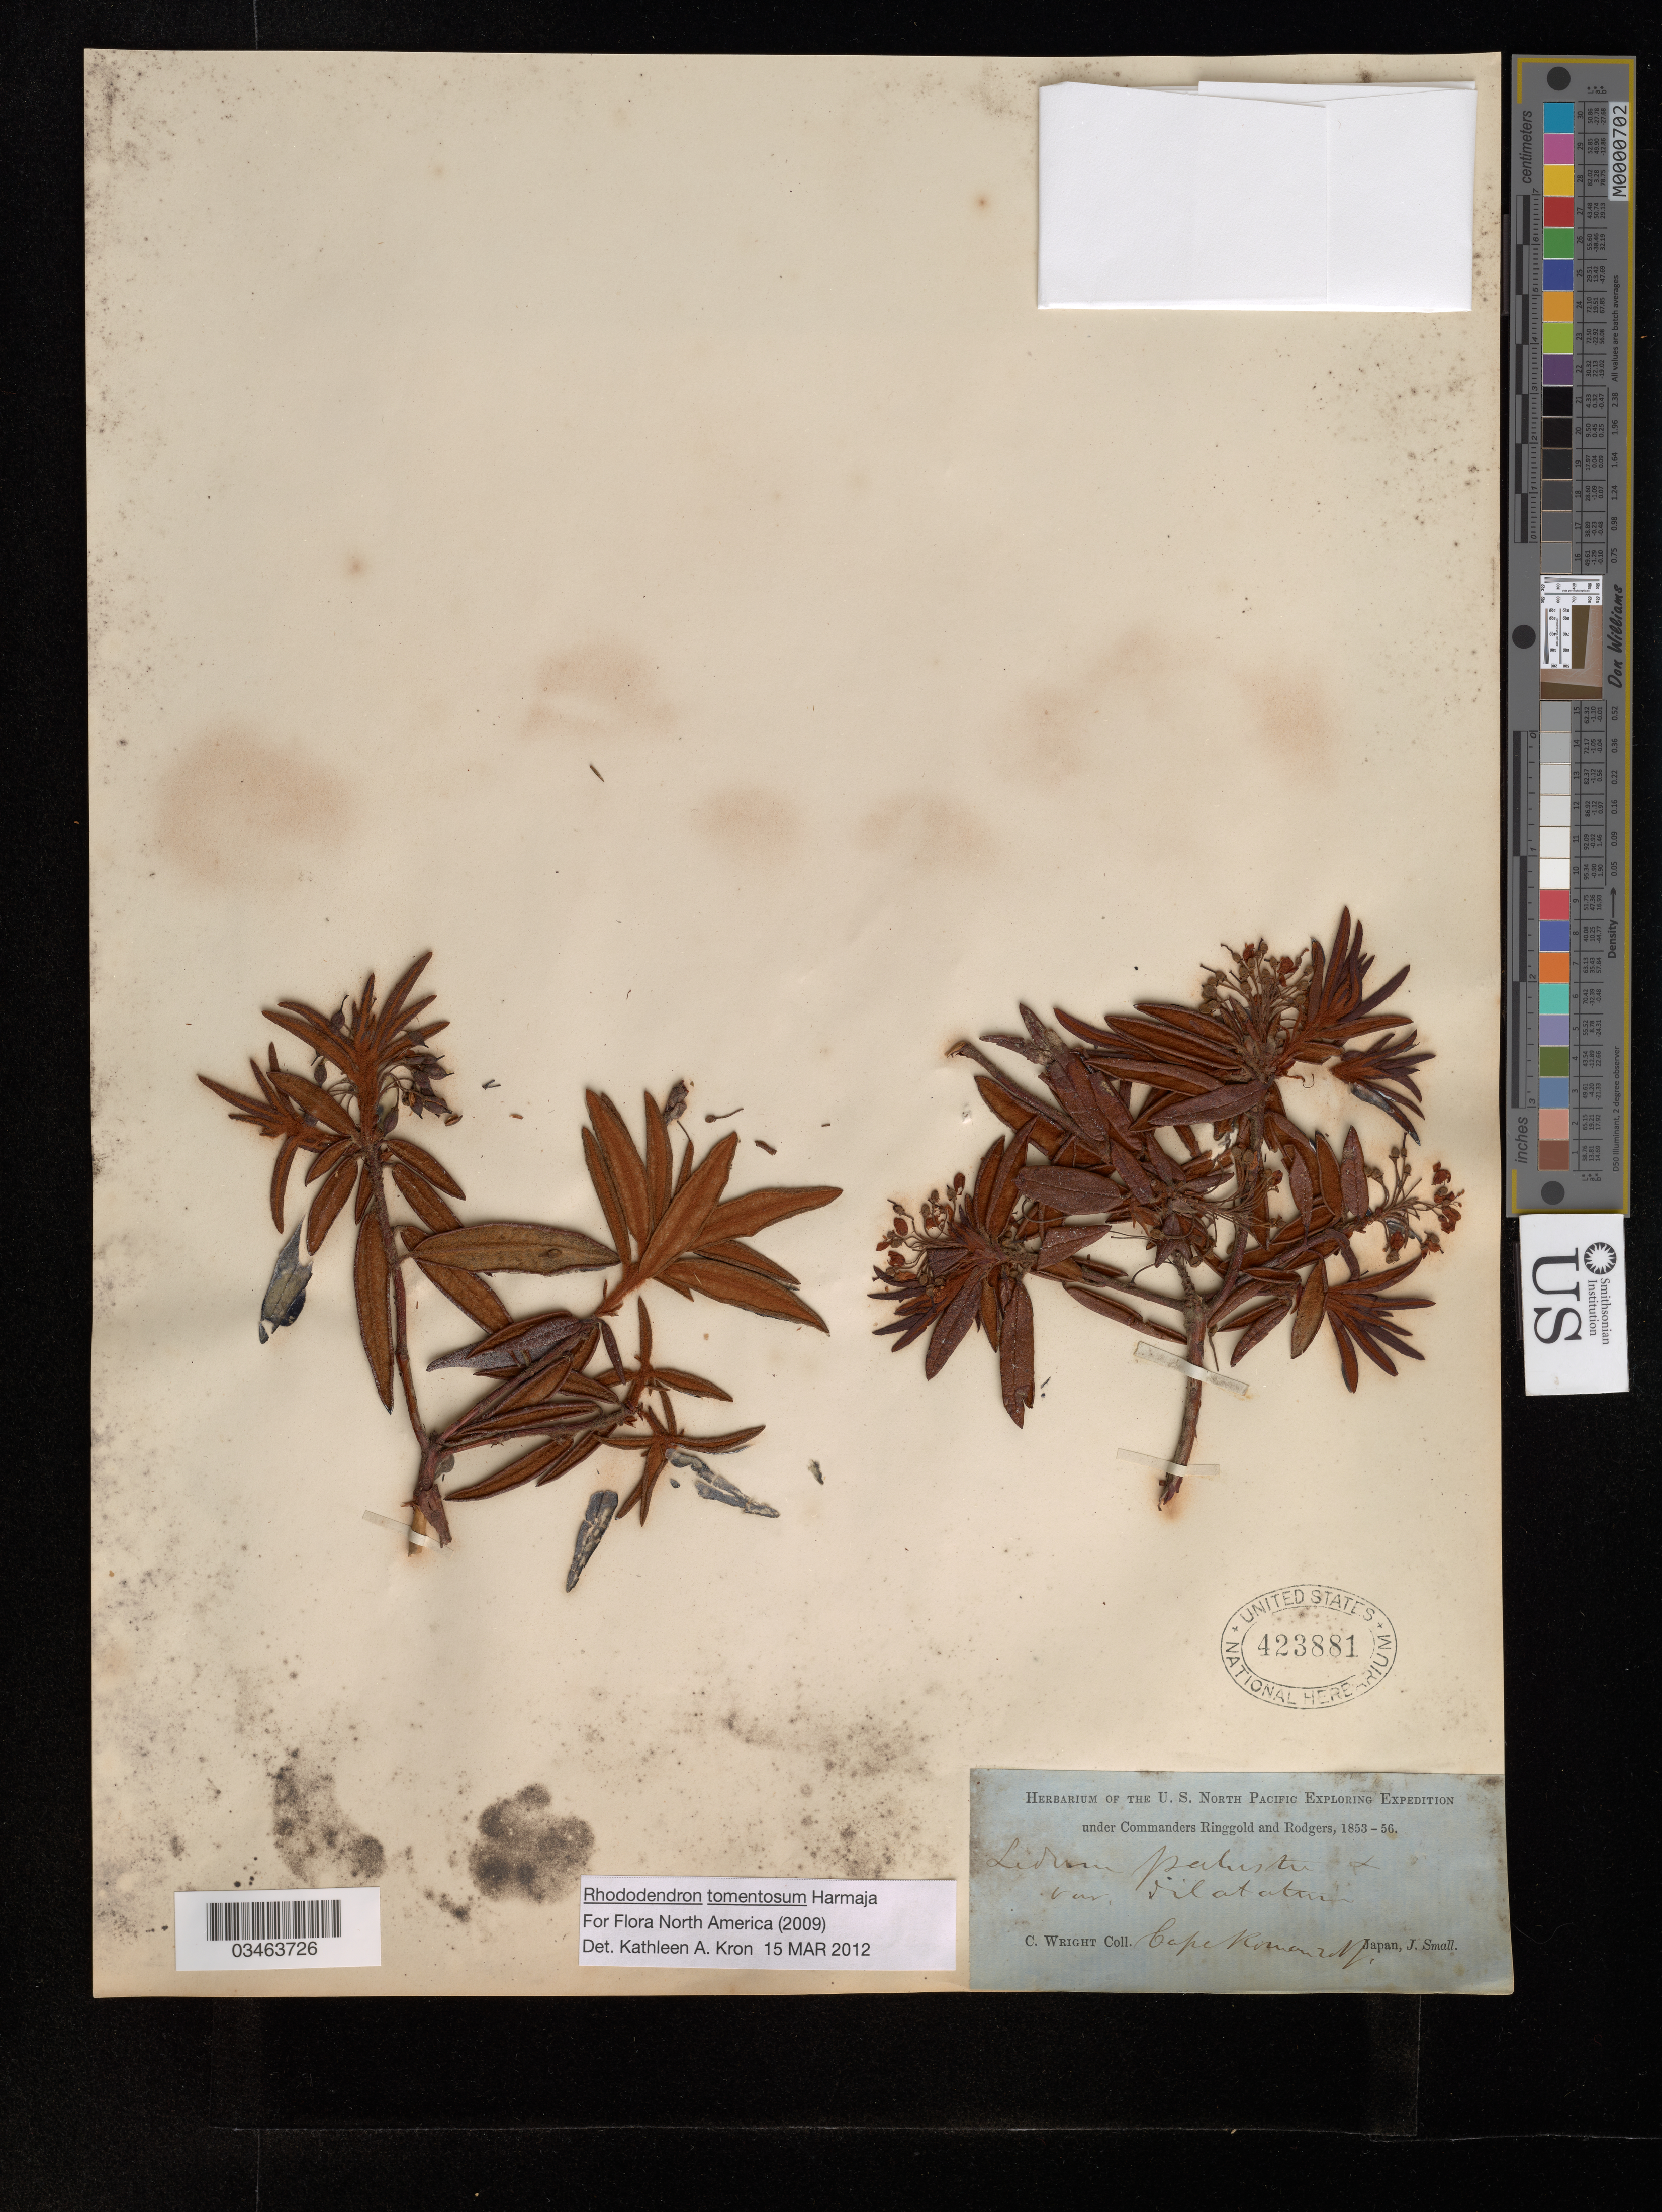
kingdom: Plantae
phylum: Tracheophyta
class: Magnoliopsida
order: Ericales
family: Ericaceae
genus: Rhododendron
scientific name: Rhododendron tomentosum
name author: Harmaja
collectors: C. Wright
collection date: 1853/1856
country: Japan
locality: Cape Romanz*.?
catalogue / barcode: US 423881